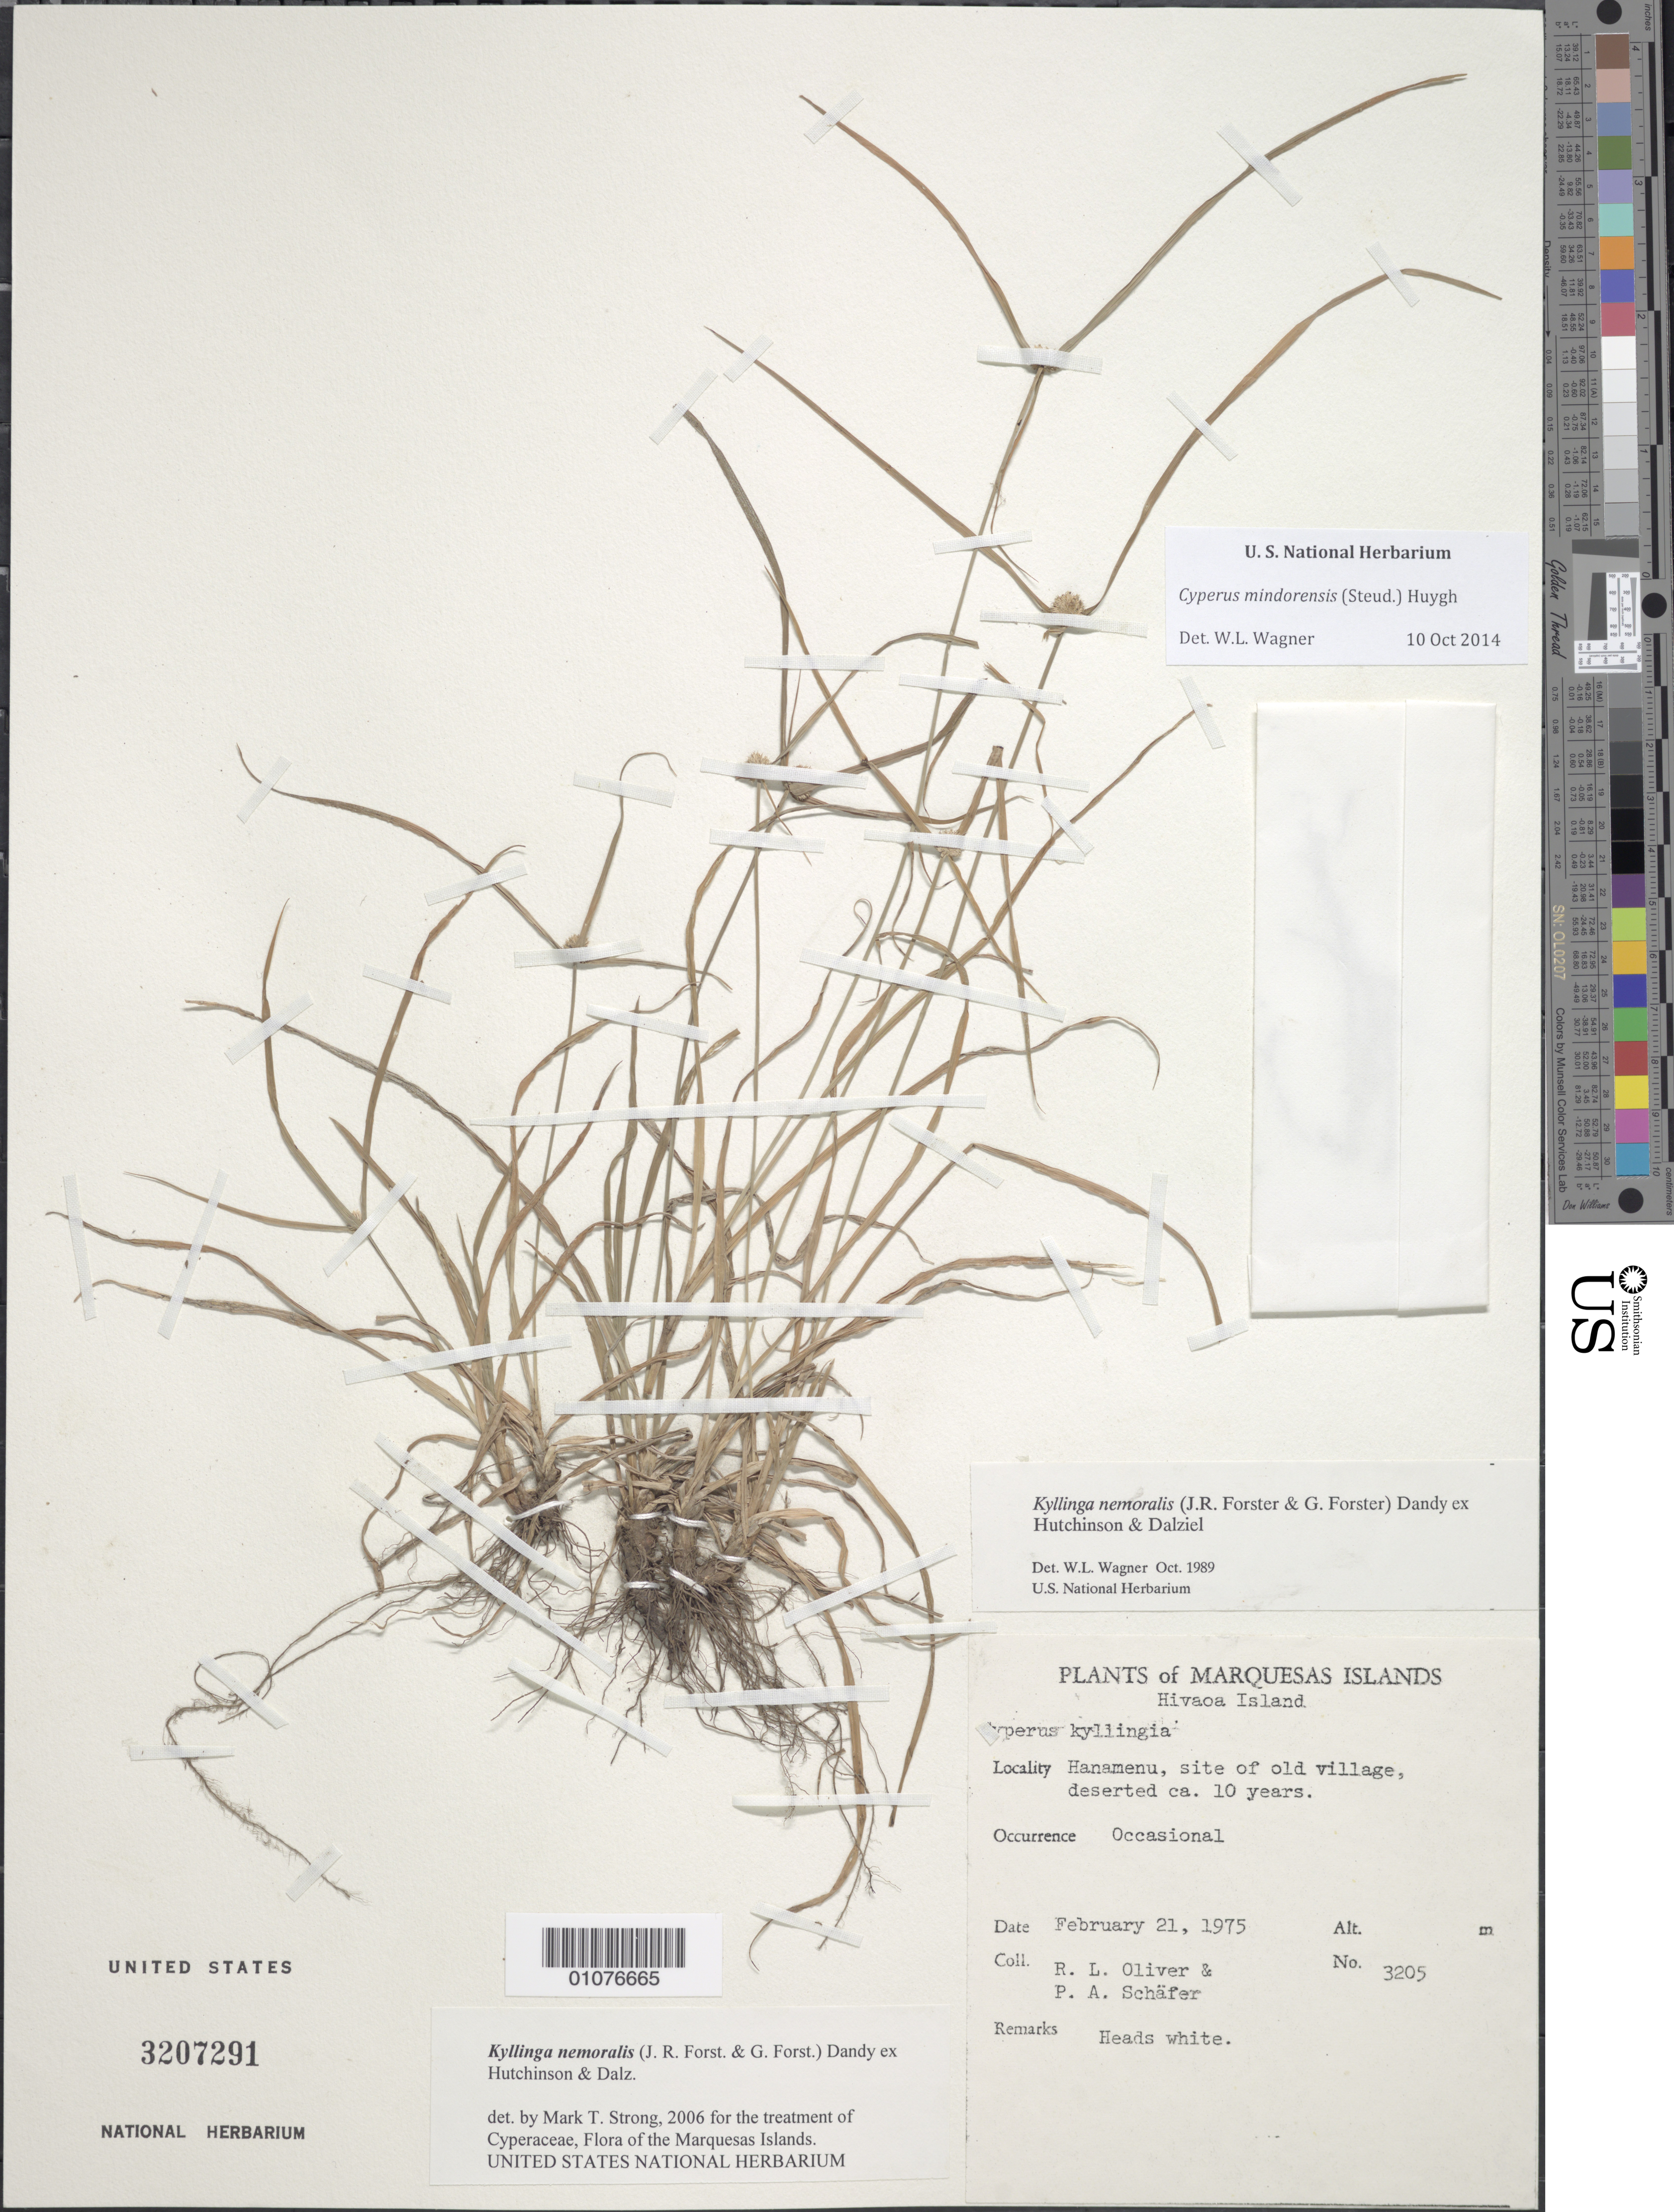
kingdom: Plantae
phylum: Tracheophyta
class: Liliopsida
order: Poales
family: Cyperaceae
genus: Cyperus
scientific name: Cyperus mindorensis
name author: (Steud.) Huygh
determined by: Lorence, David H., (PTBG), National Tropical Botanical Garden (UNITED STATES)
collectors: R. L. Oliver & P. A. Schäfer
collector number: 3205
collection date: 1975-02-21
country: French Polynesia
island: Hiva Oa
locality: Hanamenu, site of old village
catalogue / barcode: US 3207291